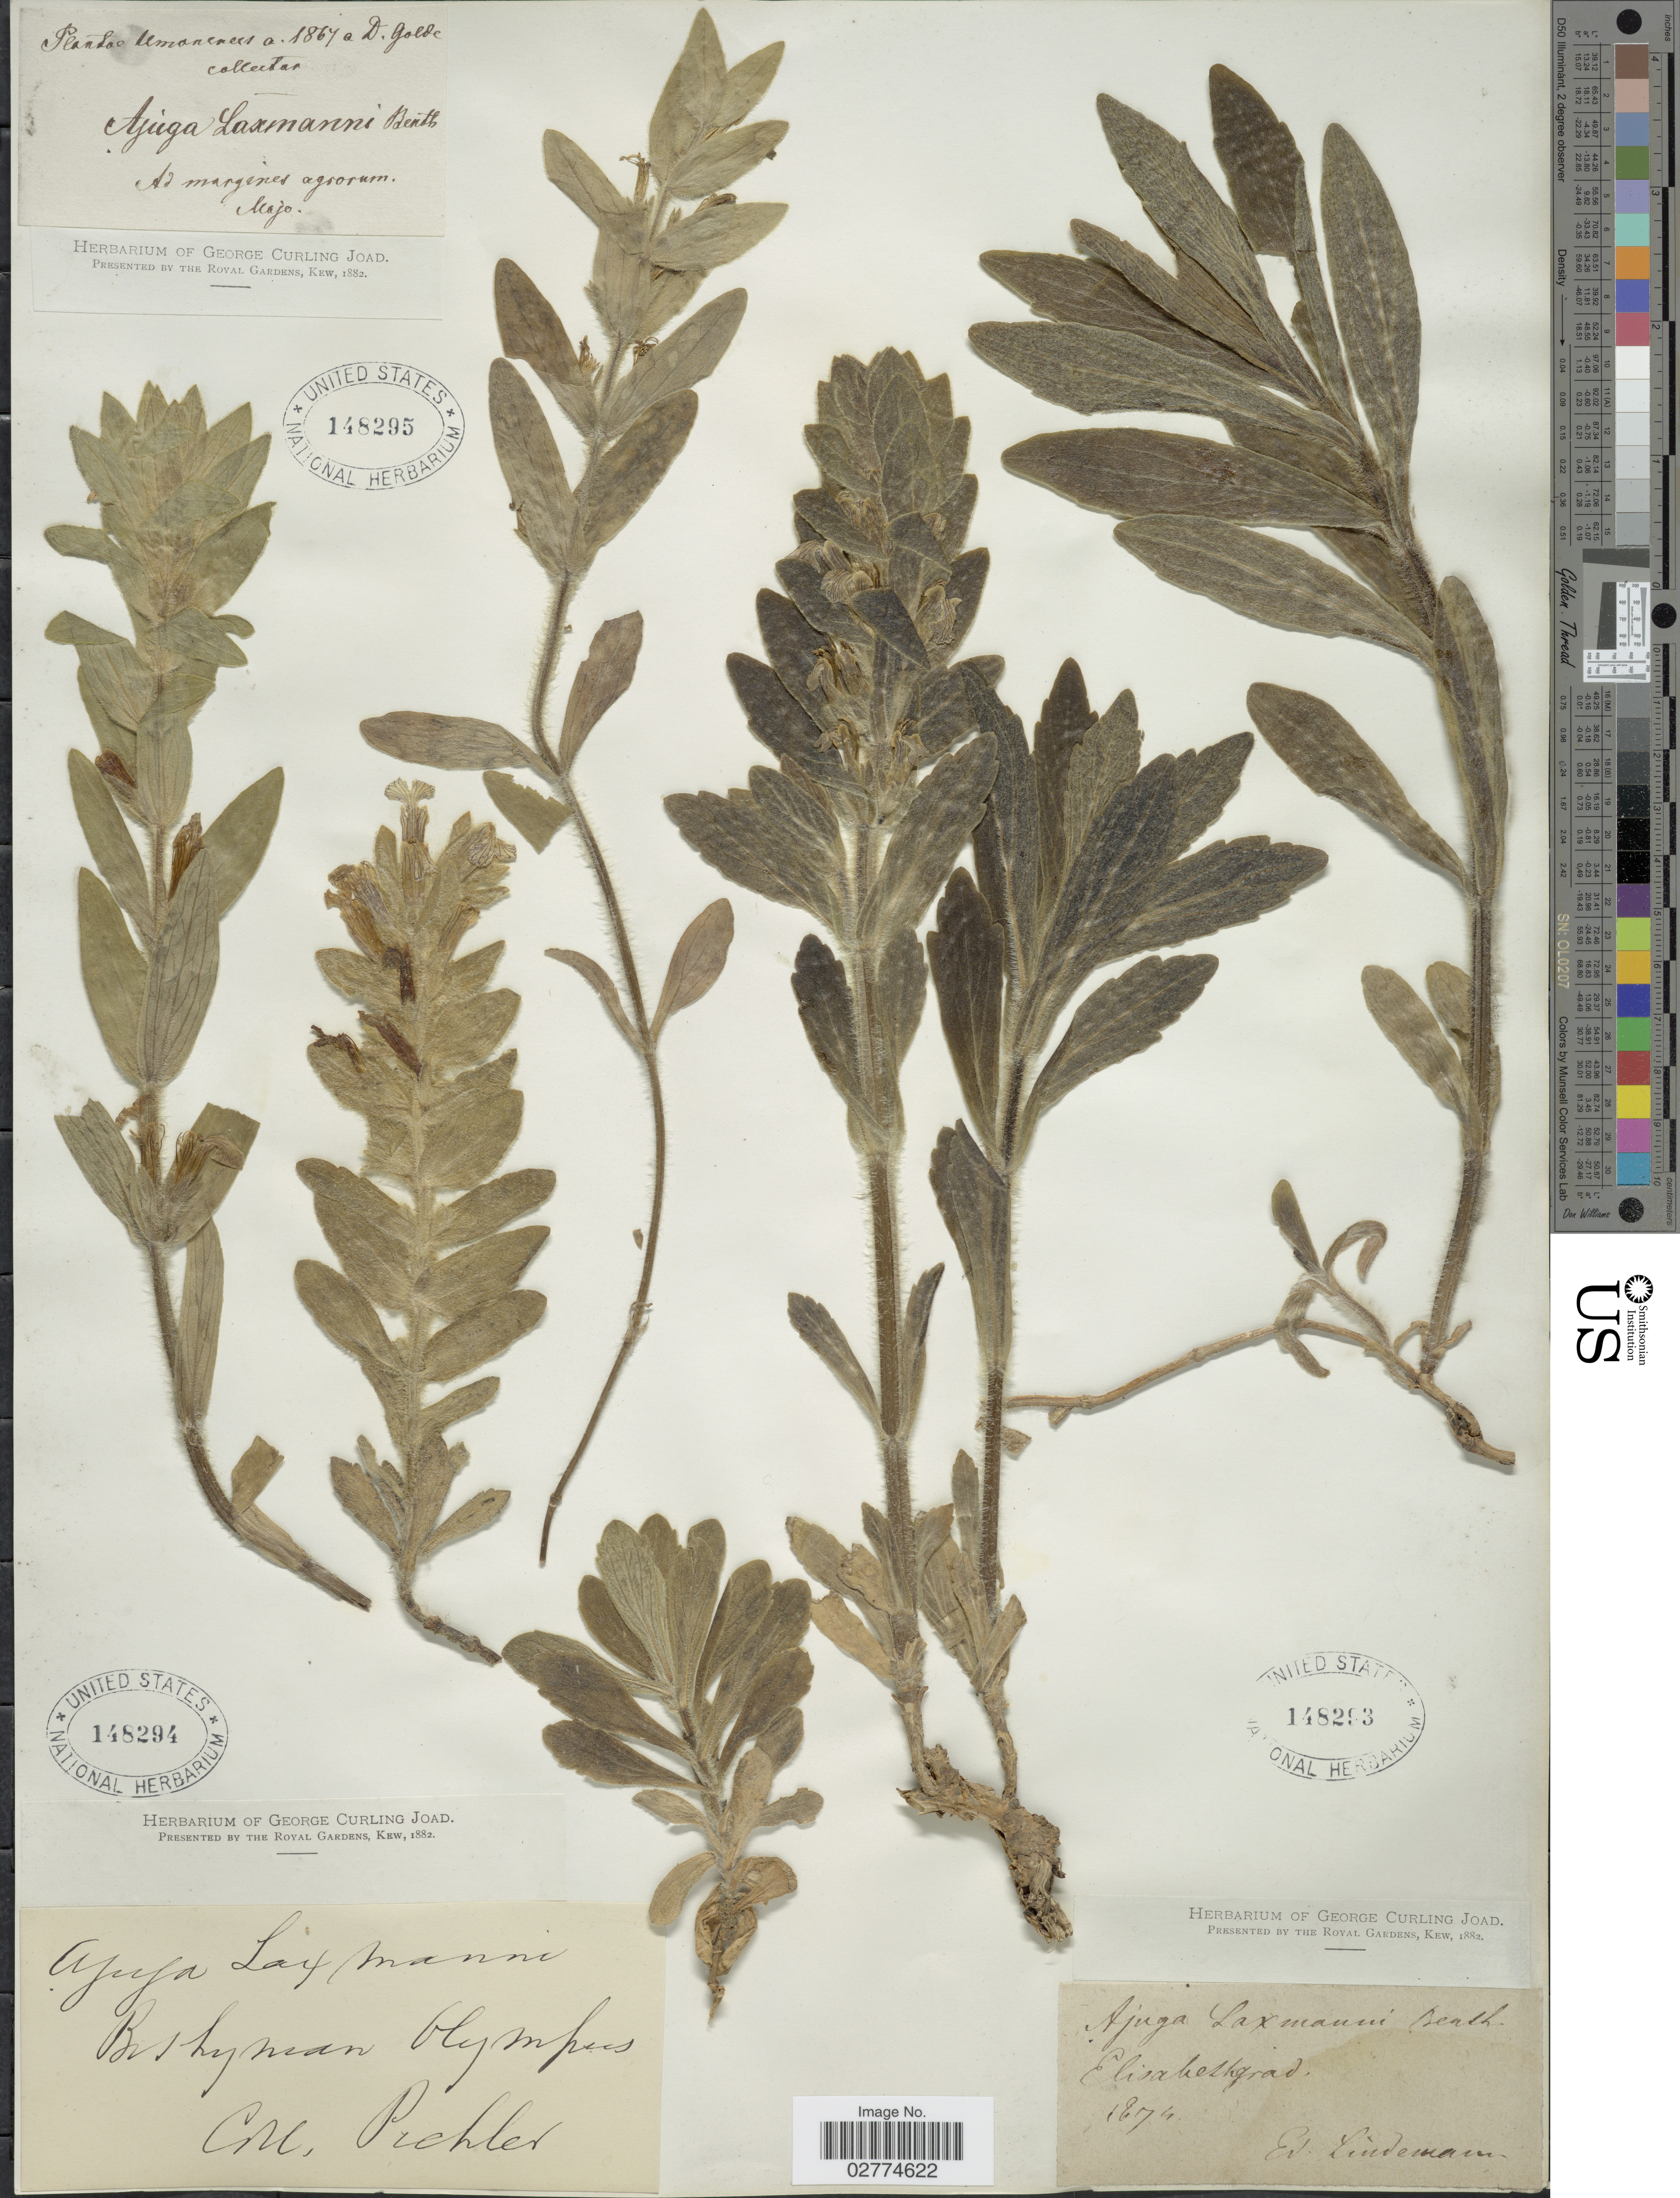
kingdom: Plantae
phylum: Tracheophyta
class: Magnoliopsida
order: Lamiales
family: Lamiaceae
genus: Ajuga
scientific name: Ajuga laxmannii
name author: Benth.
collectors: E. Lindemann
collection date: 1874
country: Ukraine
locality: Elisabethgrad.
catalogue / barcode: US 148293-2